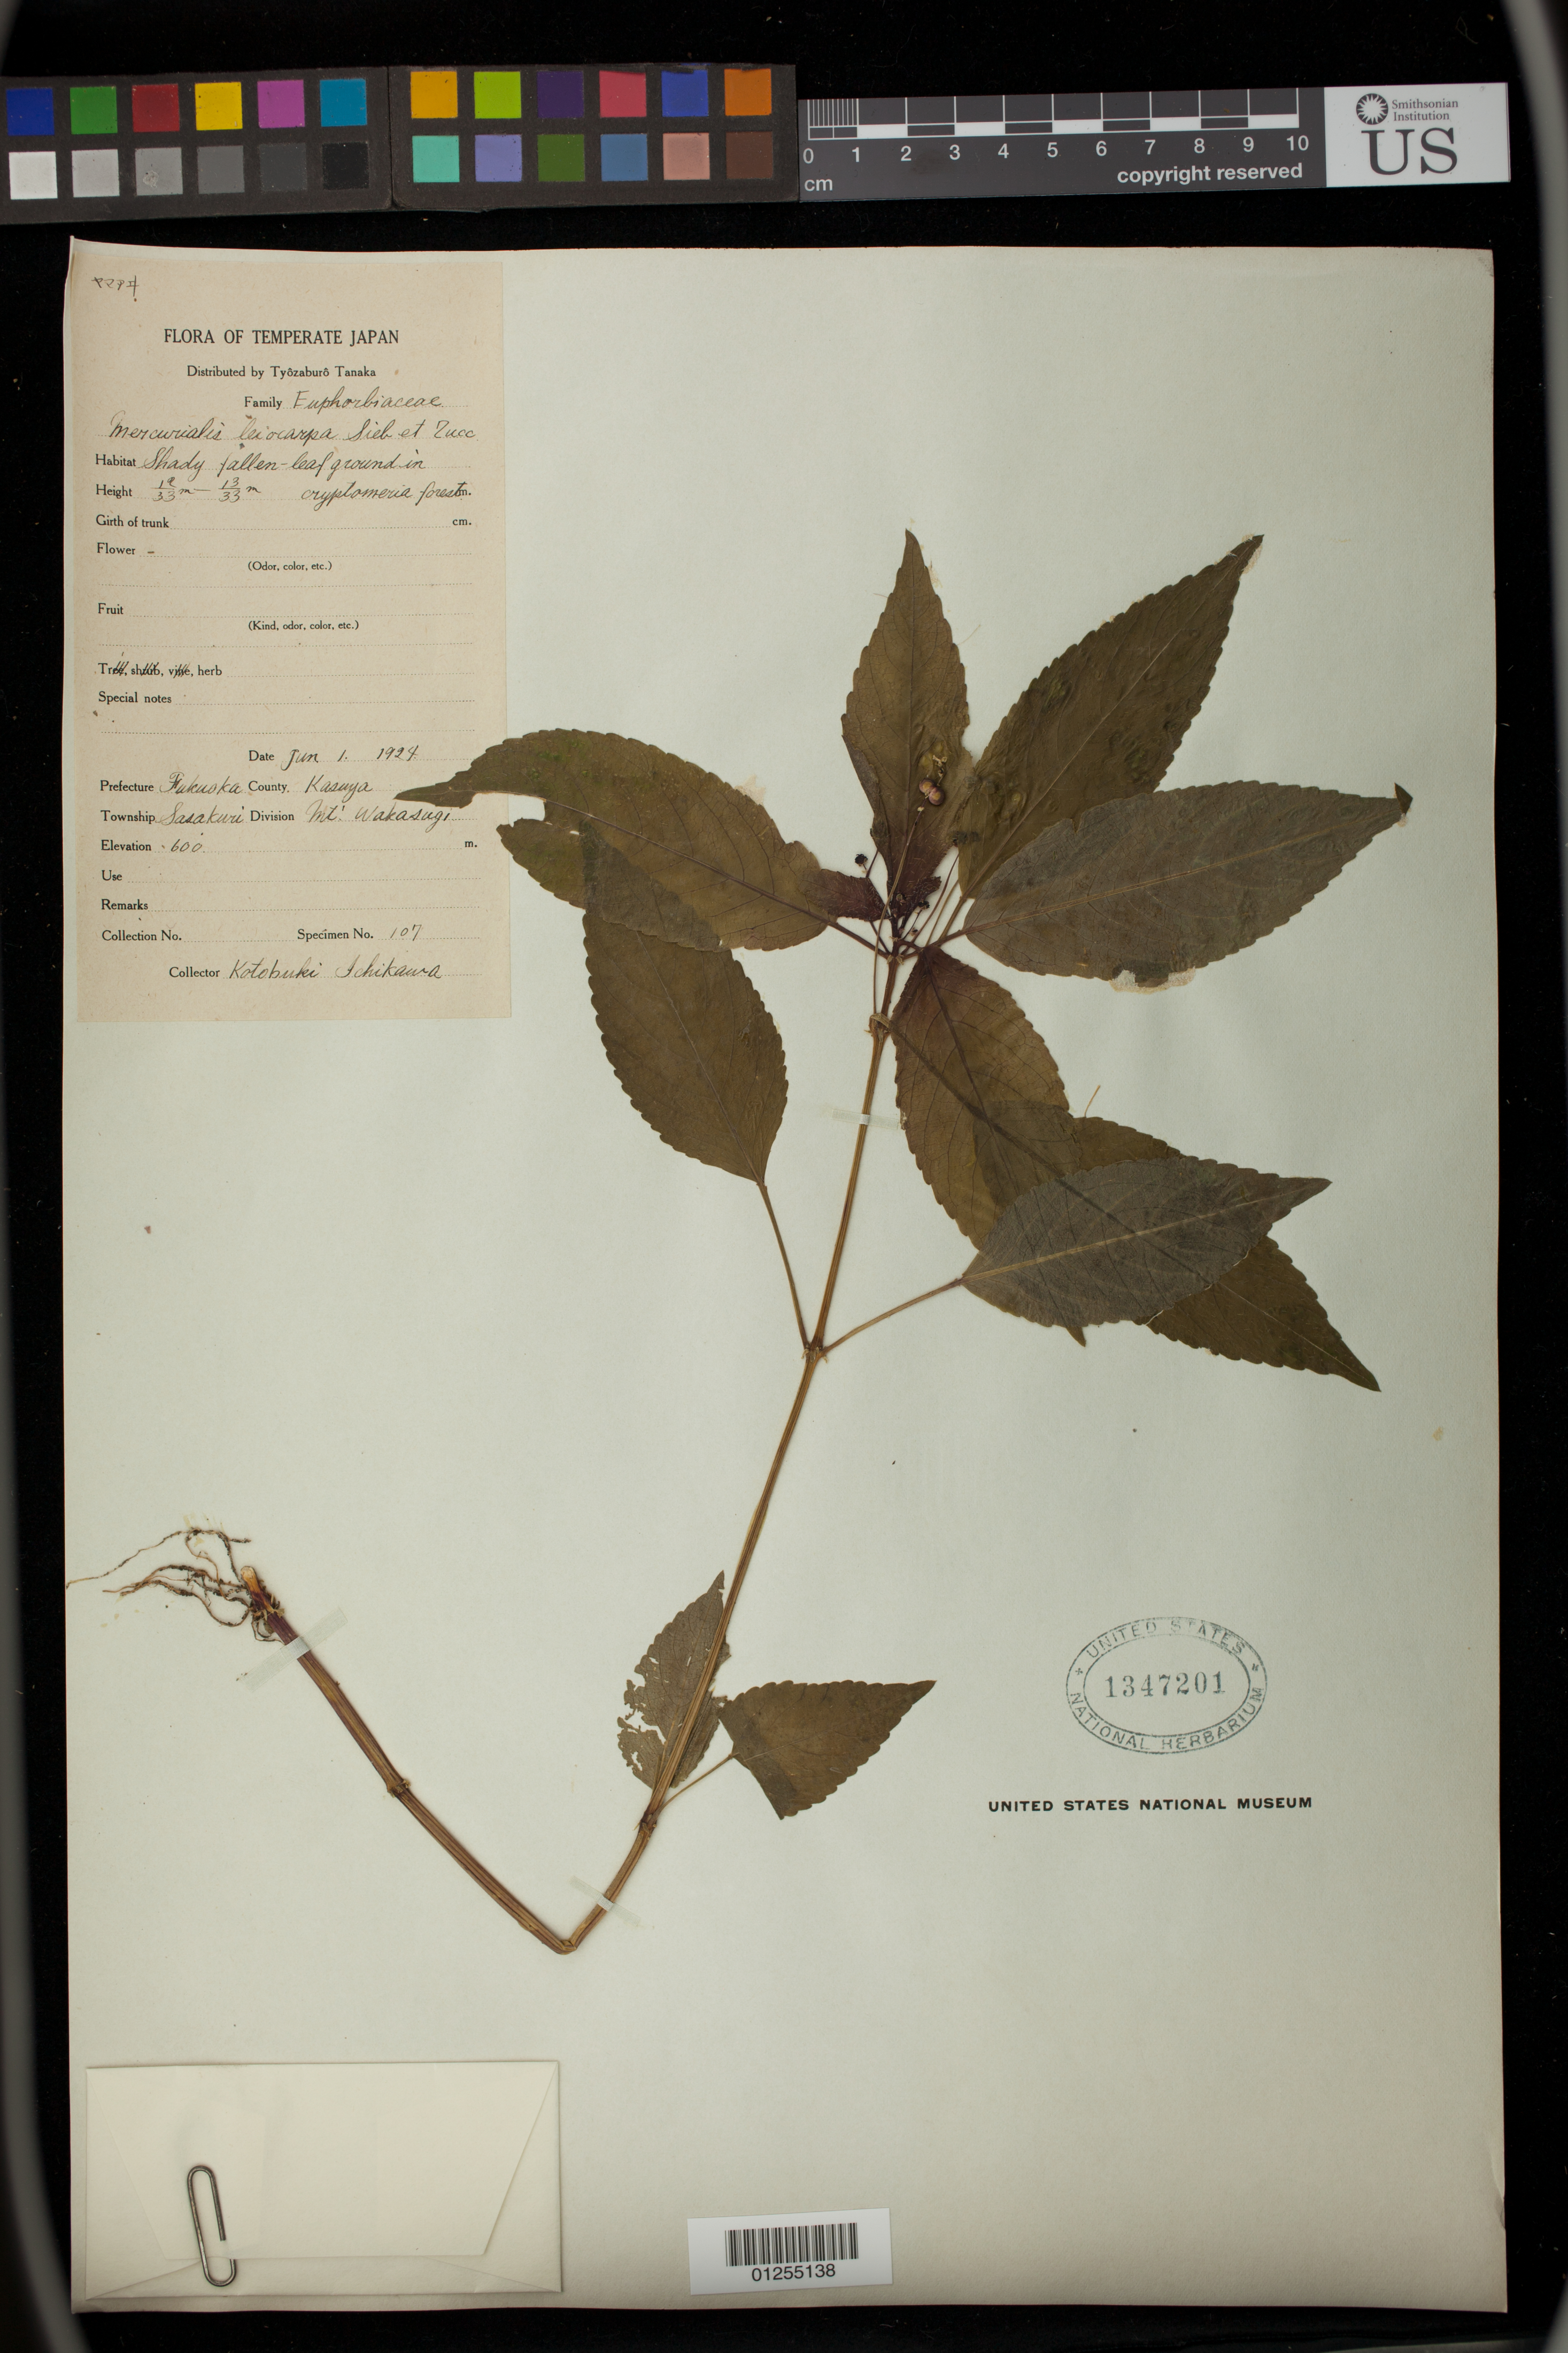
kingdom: Plantae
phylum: Tracheophyta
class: Magnoliopsida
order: Malpighiales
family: Euphorbiaceae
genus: Mercurialis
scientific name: Mercurialis leiocarpa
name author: Siebold & Zucc.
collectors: K. Ichikawa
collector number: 107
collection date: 1924-06-01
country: Japan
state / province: Hukuoka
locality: Fukuoka,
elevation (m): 600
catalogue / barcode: US 1347201